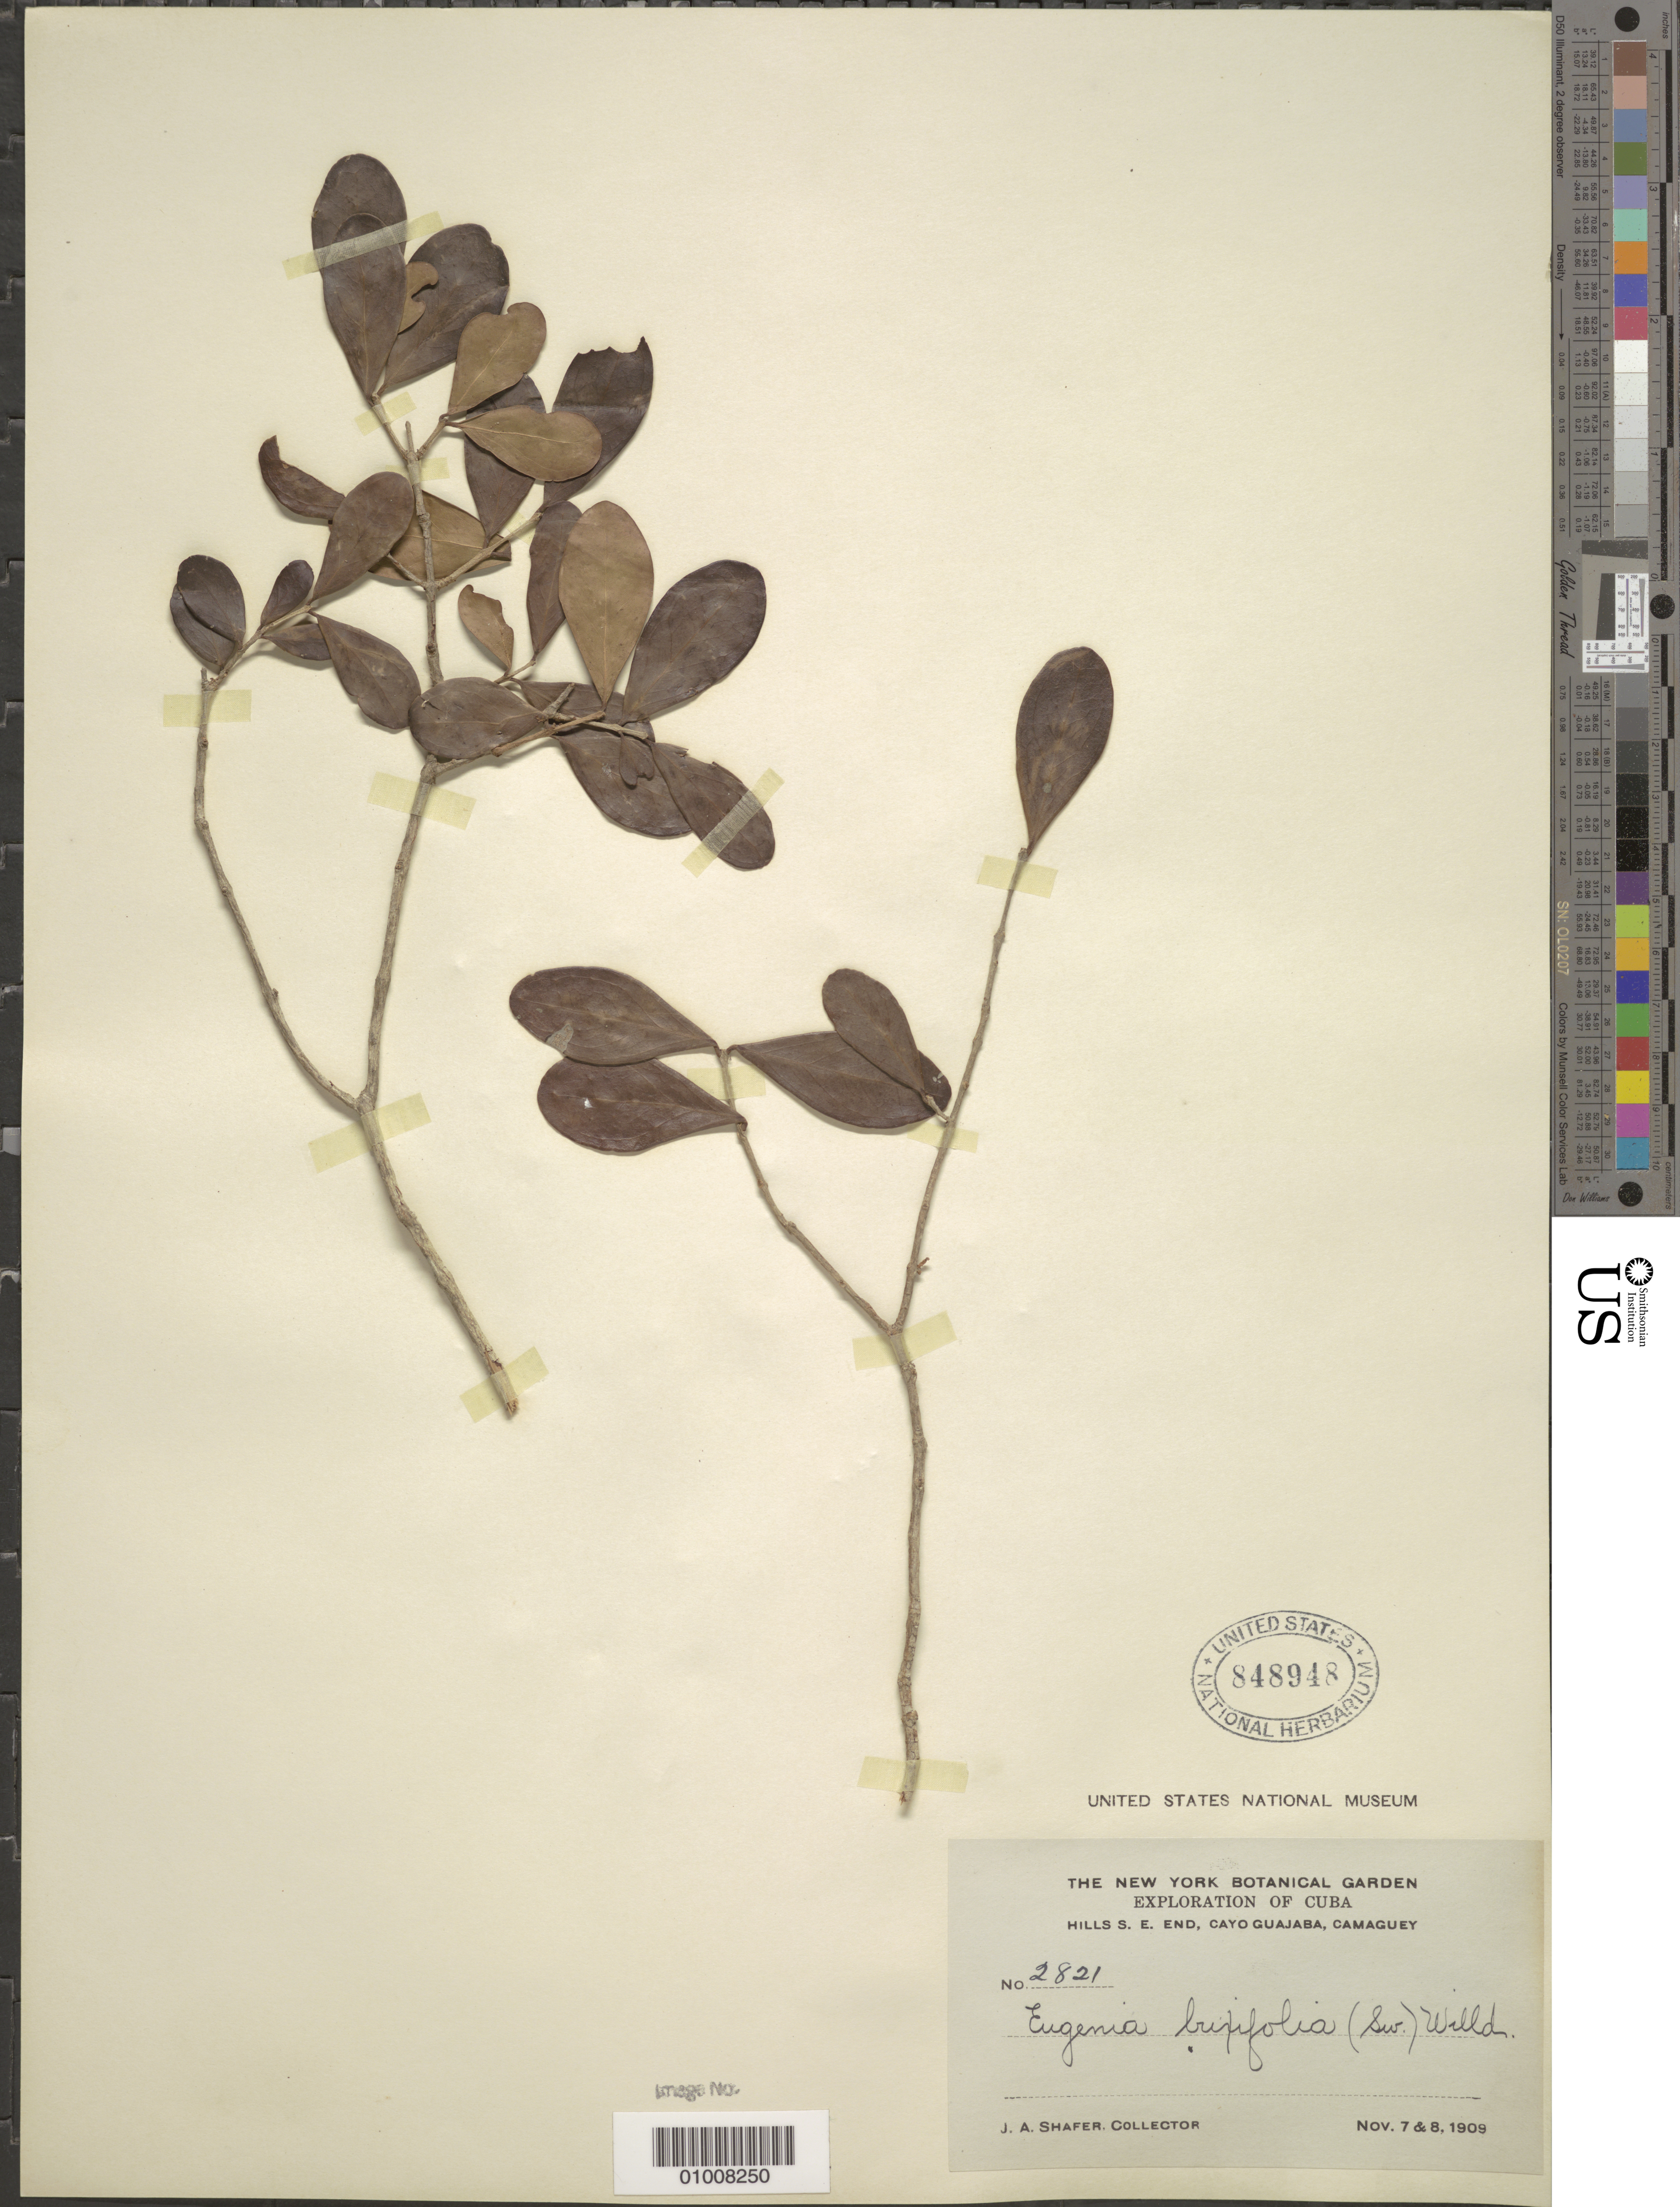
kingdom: Plantae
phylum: Tracheophyta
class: Magnoliopsida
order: Myrtales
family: Myrtaceae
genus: Eugenia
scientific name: Eugenia foetida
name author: Pers.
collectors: J. A. Shafer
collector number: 2821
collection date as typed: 07 Nov 1909 to 08 Nov 1909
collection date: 1909-11-07/1909-11-08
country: Cuba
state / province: Camagüey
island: Cuba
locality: Hills S E end, Cayo Guajaba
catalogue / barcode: US 848948